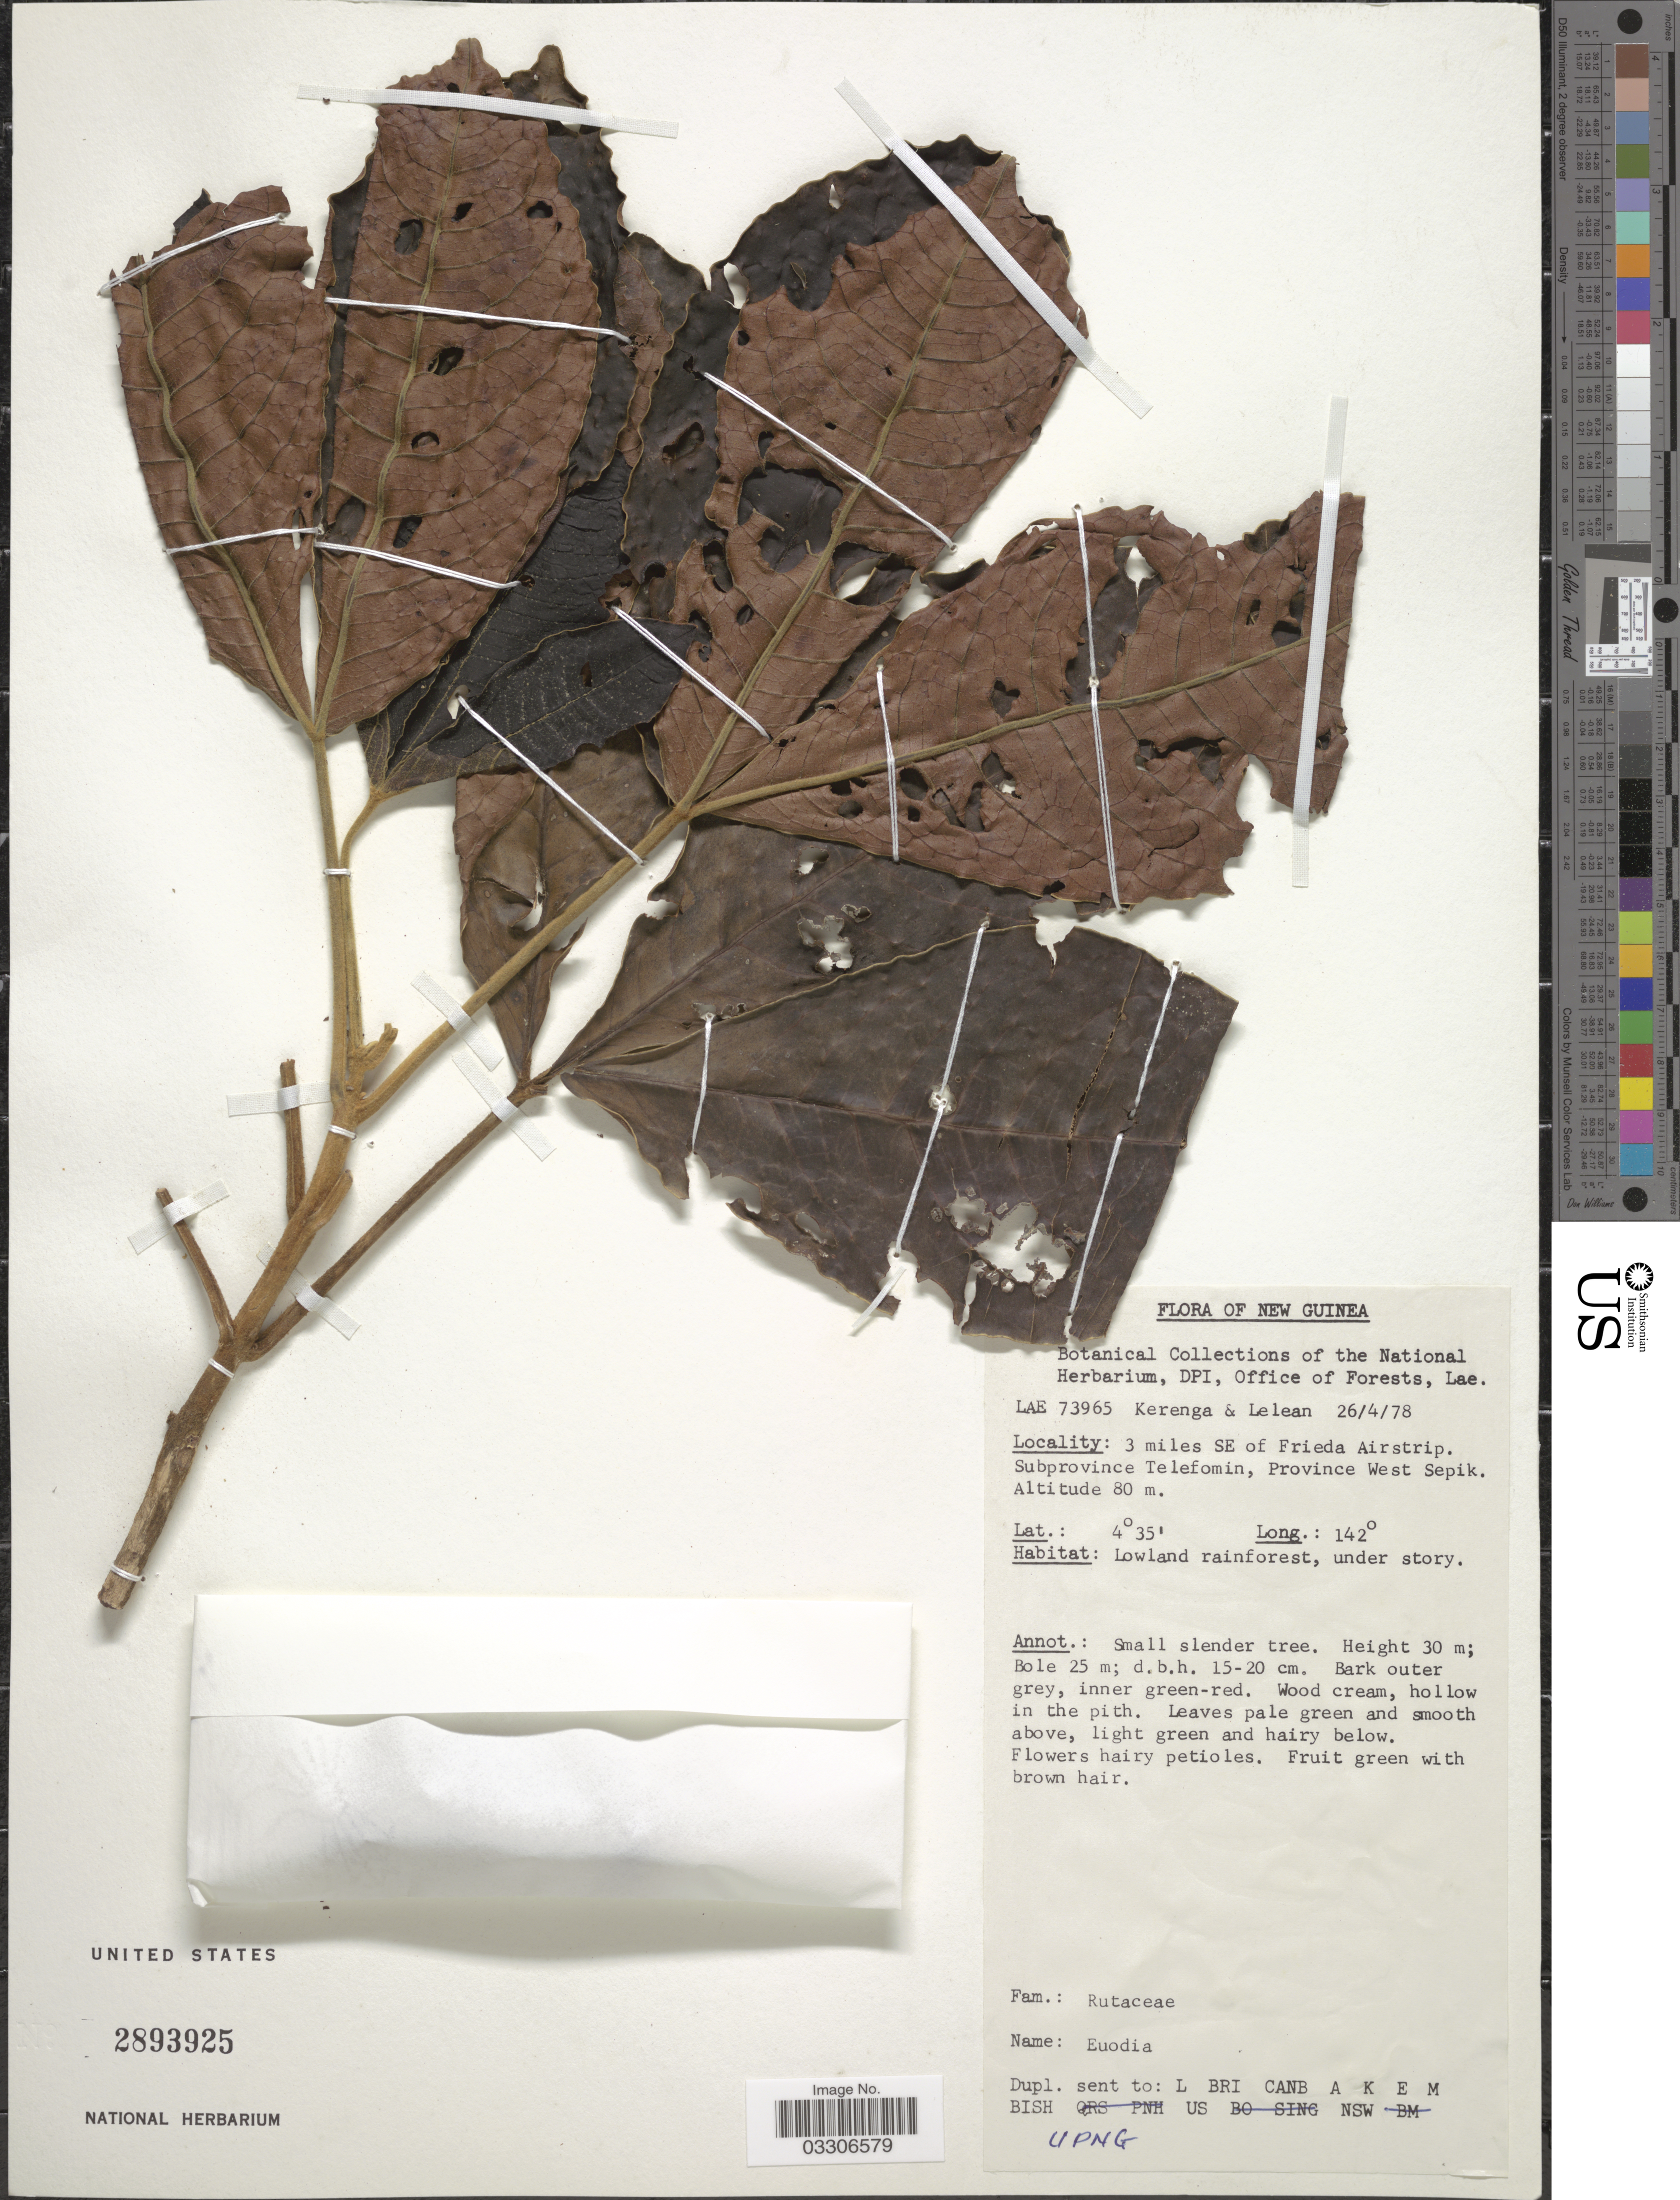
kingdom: Plantae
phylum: Tracheophyta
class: Magnoliopsida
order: Sapindales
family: Rutaceae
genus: Melicope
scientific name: Melicope sp.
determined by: Strong, Mark T., (BOT), Smithsonian Institution - National Museum of Natural History (UNITED STATES)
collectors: -. Kerenga & Lelean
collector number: LAE 73965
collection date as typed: Transcribed d/m/y: 26/4/78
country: Papua New Guinea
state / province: Sandaun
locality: New Guinea. 3 miles SE of Frieda Airstrip. Subprovince Telefomin.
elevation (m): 80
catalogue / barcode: US 2893925